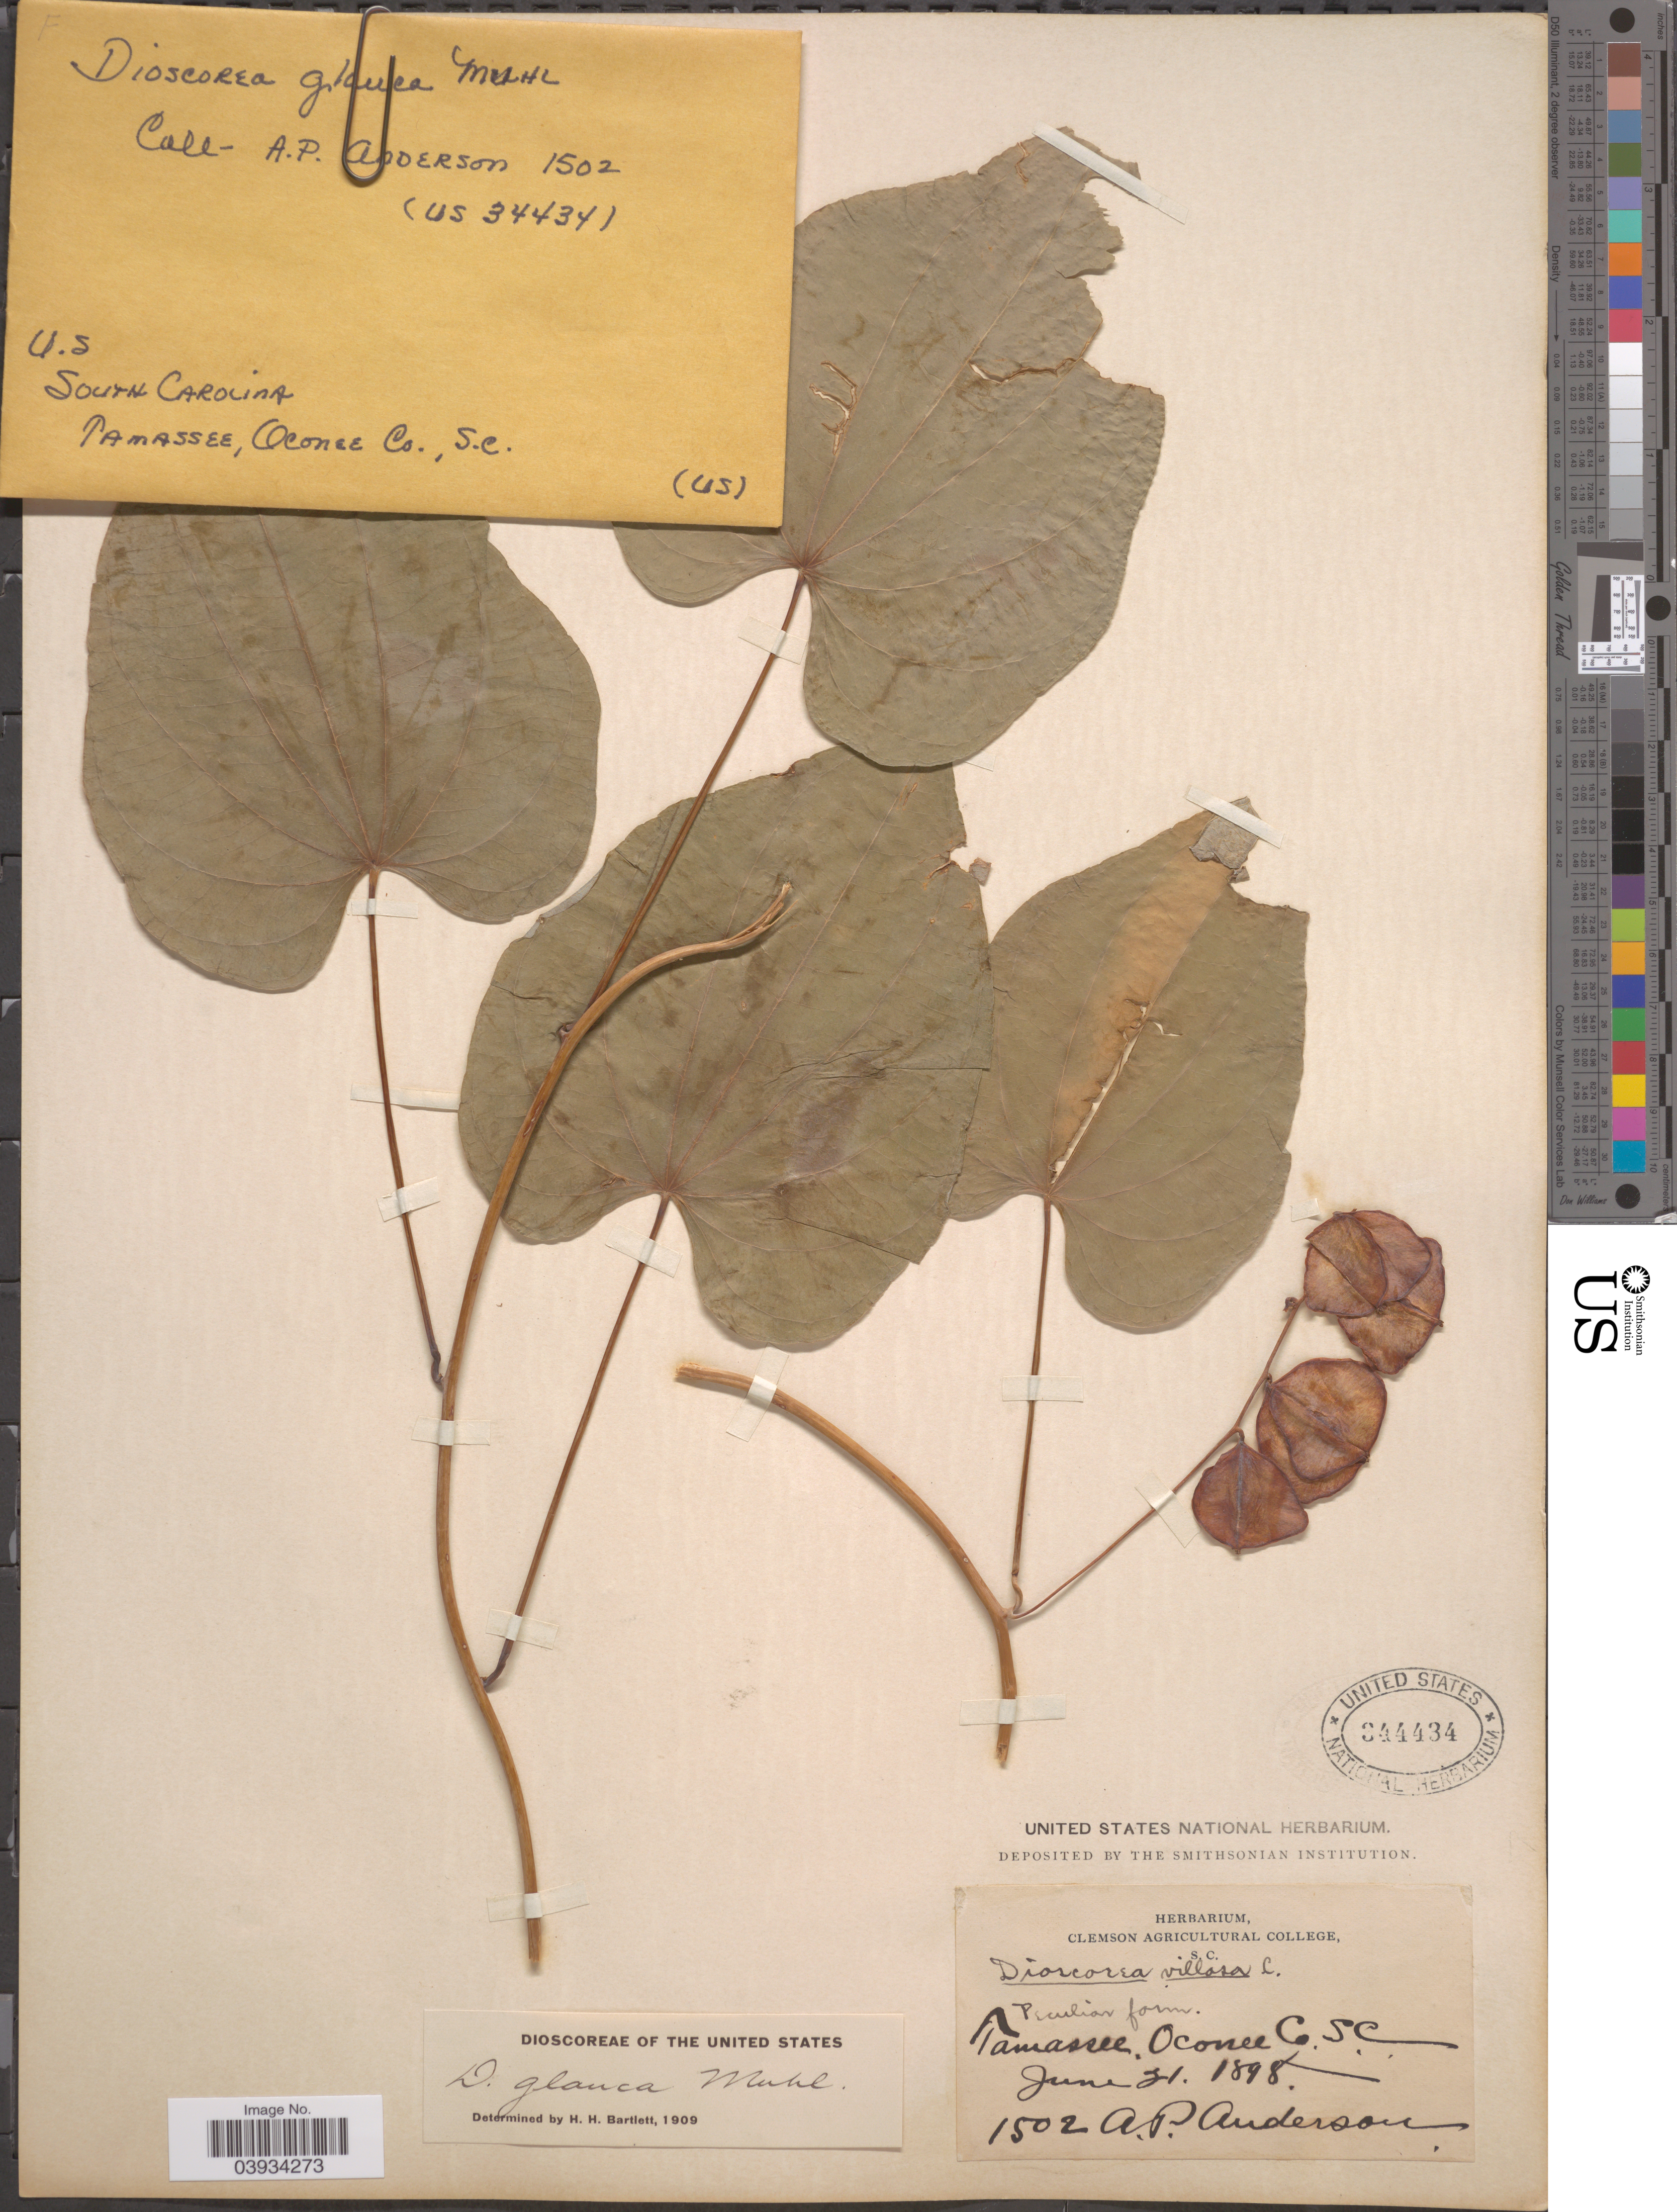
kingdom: Plantae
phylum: Tracheophyta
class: Liliopsida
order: Dioscoreales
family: Dioscoreaceae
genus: Dioscorea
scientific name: Dioscorea villosa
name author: L.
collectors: A. P. Anderson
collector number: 1502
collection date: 1898-06-21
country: United States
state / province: South Carolina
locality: Tamassee, Oconee Co.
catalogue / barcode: US 344434